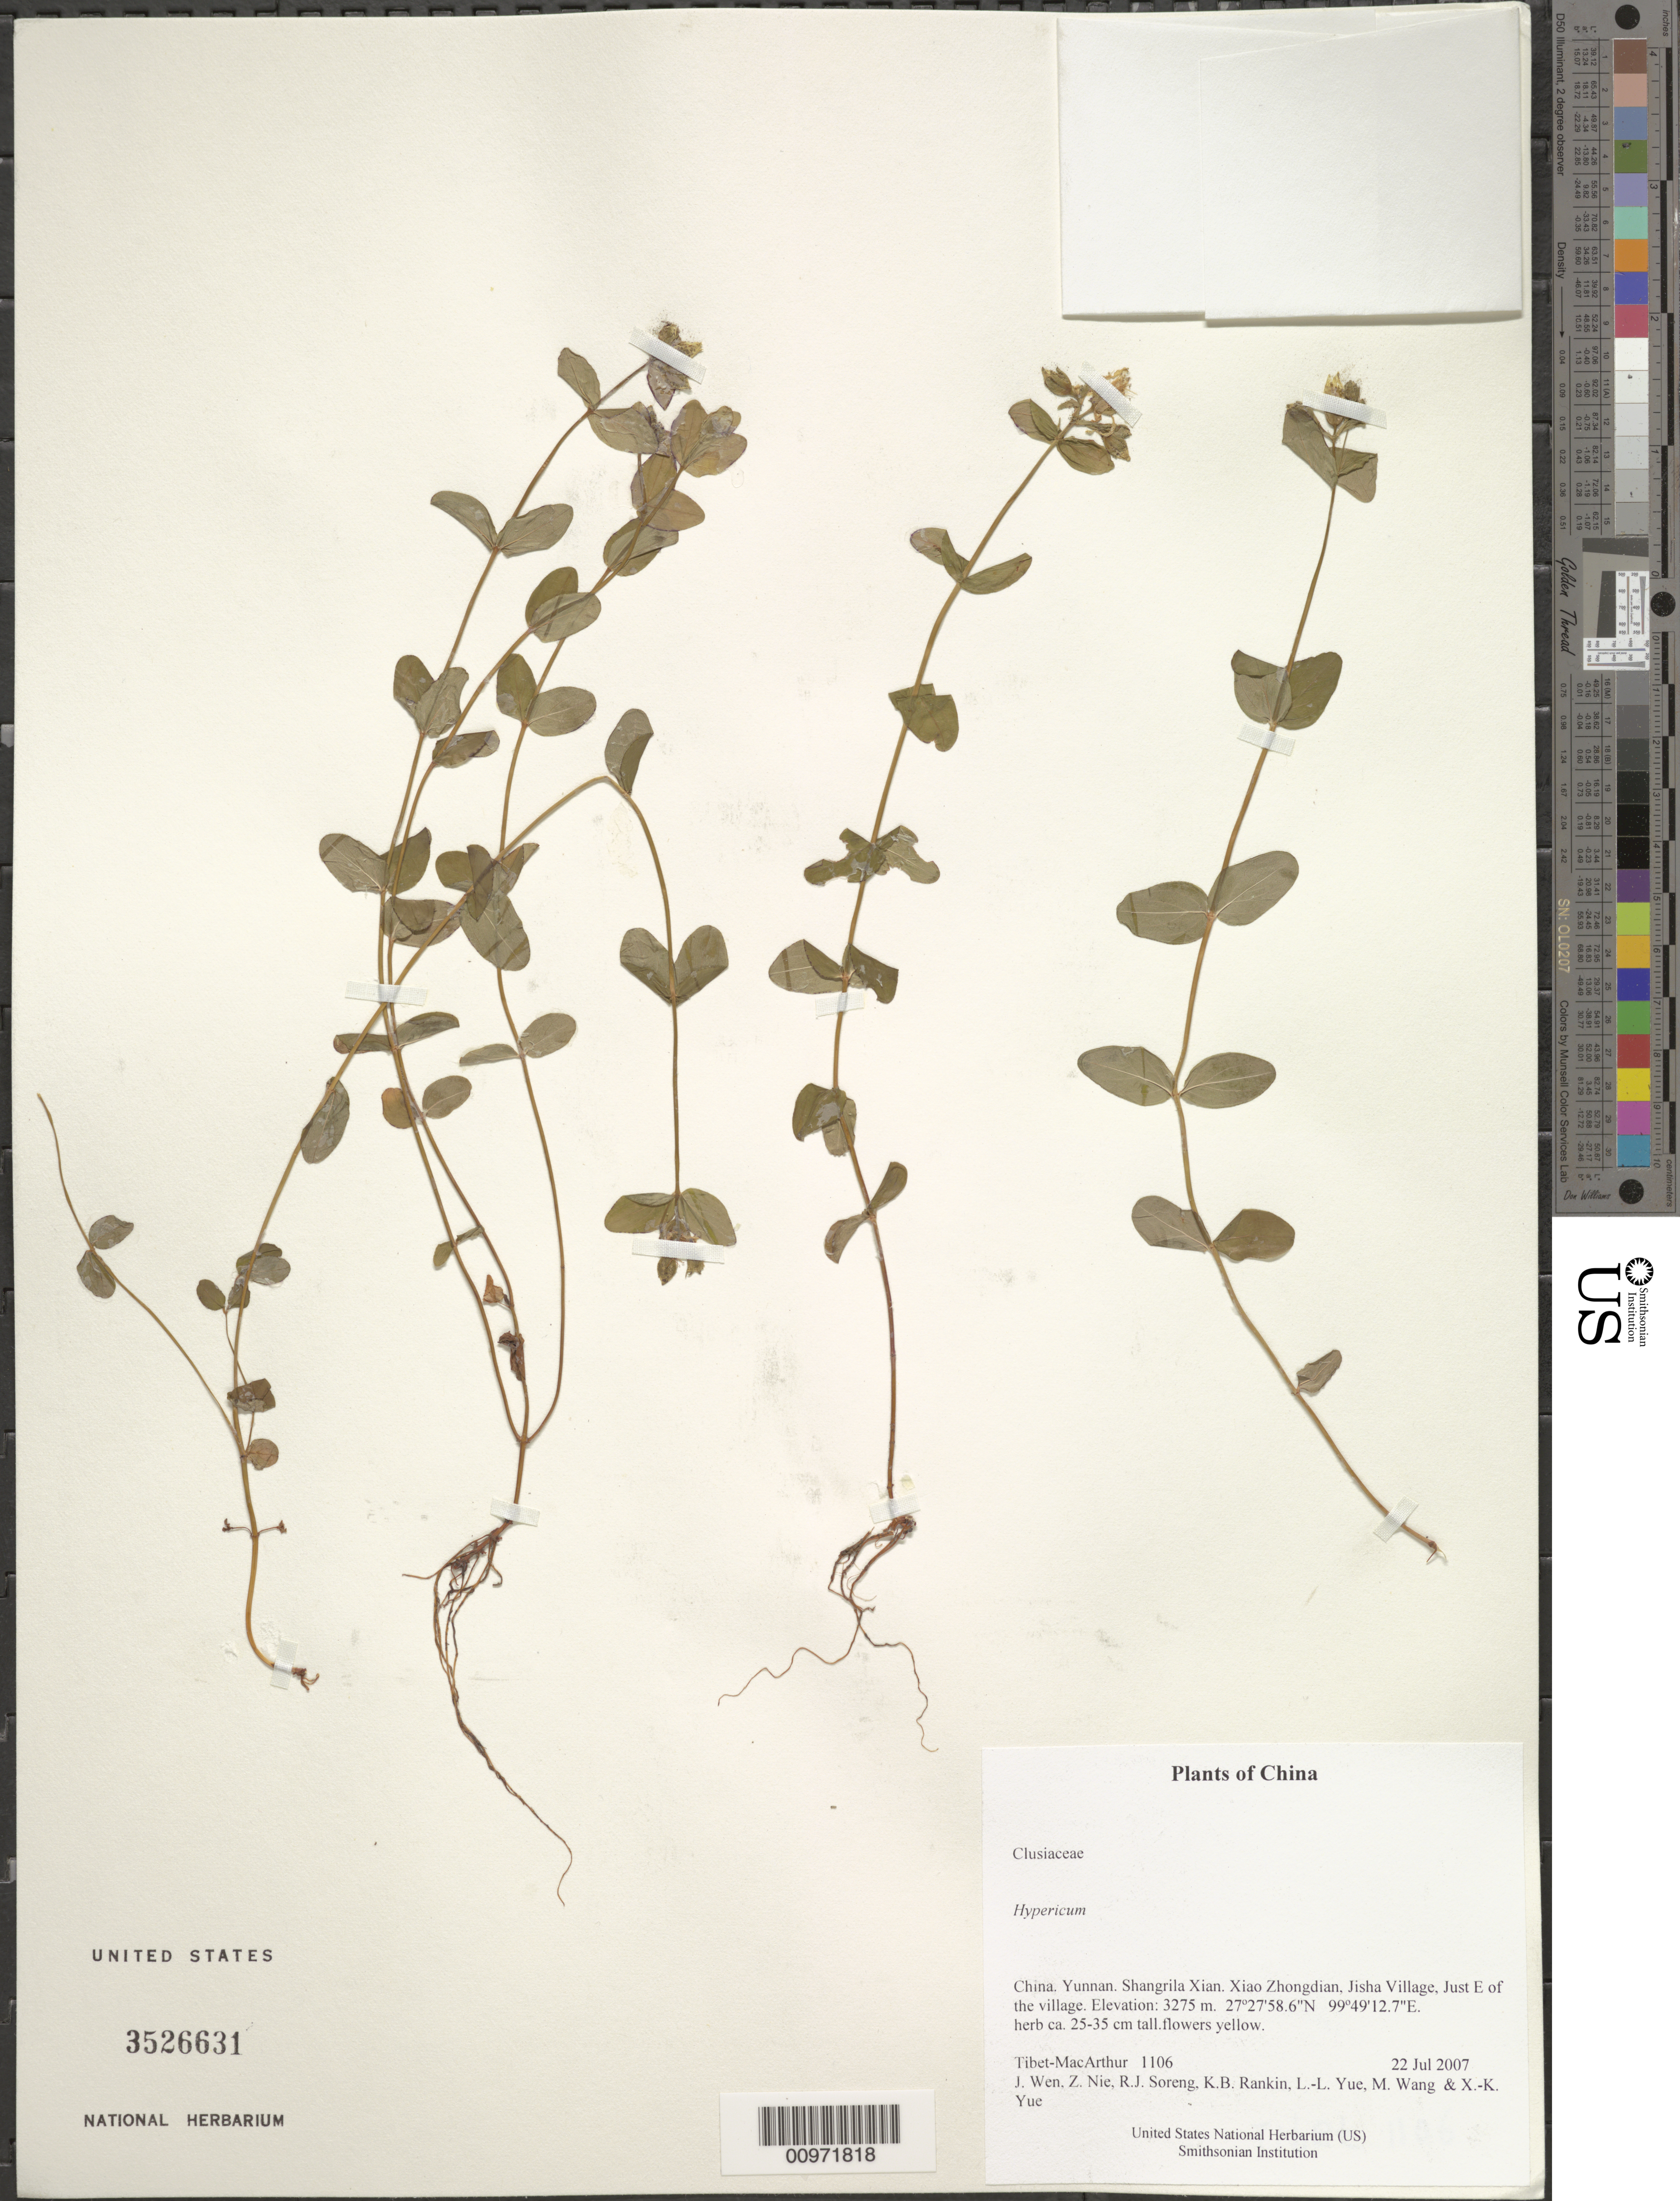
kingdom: Plantae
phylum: Tracheophyta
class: Magnoliopsida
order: Malpighiales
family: Hypericaceae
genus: Hypericum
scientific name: Hypericum sp.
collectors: Tibet-MacArthur, J. Wen, Z. Nie, R. J. Soreng, K. Rankin, L. Yue, M. Wang & X. Yue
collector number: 1106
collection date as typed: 22 Jul 2007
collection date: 2007-07-22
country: China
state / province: Yunnan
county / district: Shangrila Xian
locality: Xiao Zhongdian, Jisha Village, Just E of the village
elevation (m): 3275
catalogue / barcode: US 3526631